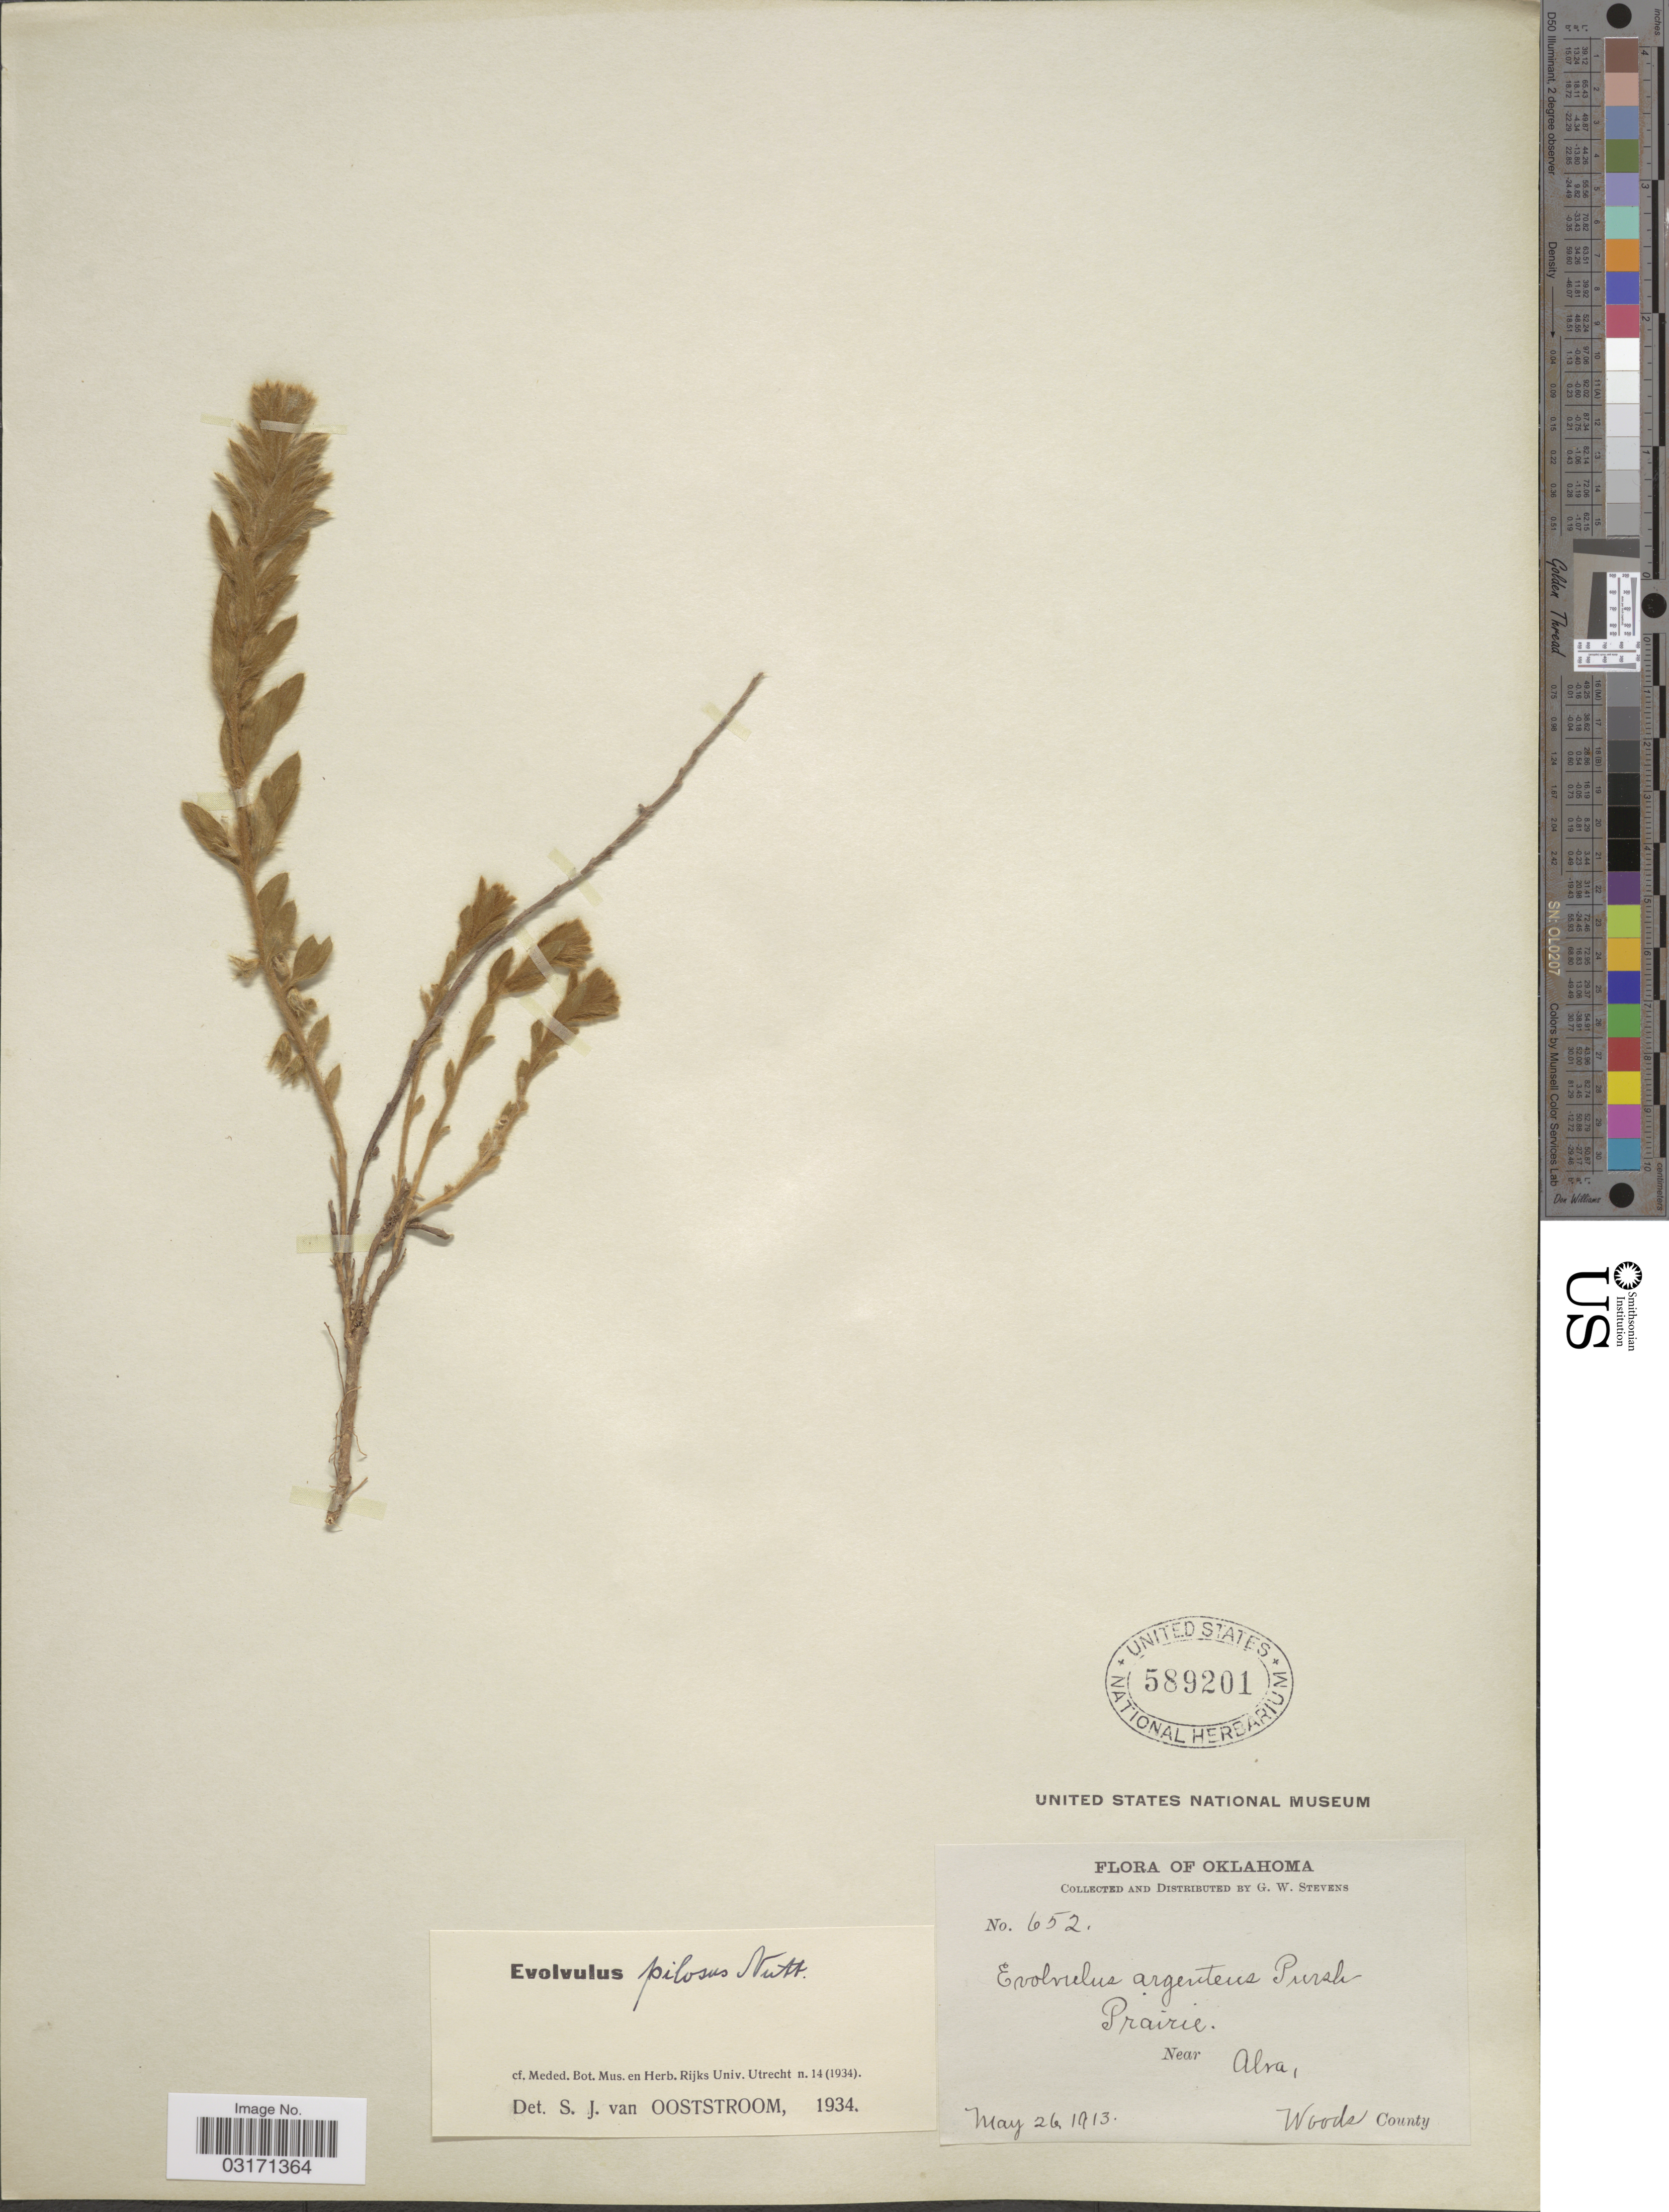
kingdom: Plantae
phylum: Tracheophyta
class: Magnoliopsida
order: Solanales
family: Convolvulaceae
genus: Evolvulus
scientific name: Evolvulus pilosus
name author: Roxb.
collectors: G. W. Stevens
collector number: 652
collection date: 1913-05-26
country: United States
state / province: Oklahoma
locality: Near Alva, Woods County.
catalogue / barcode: US 589201